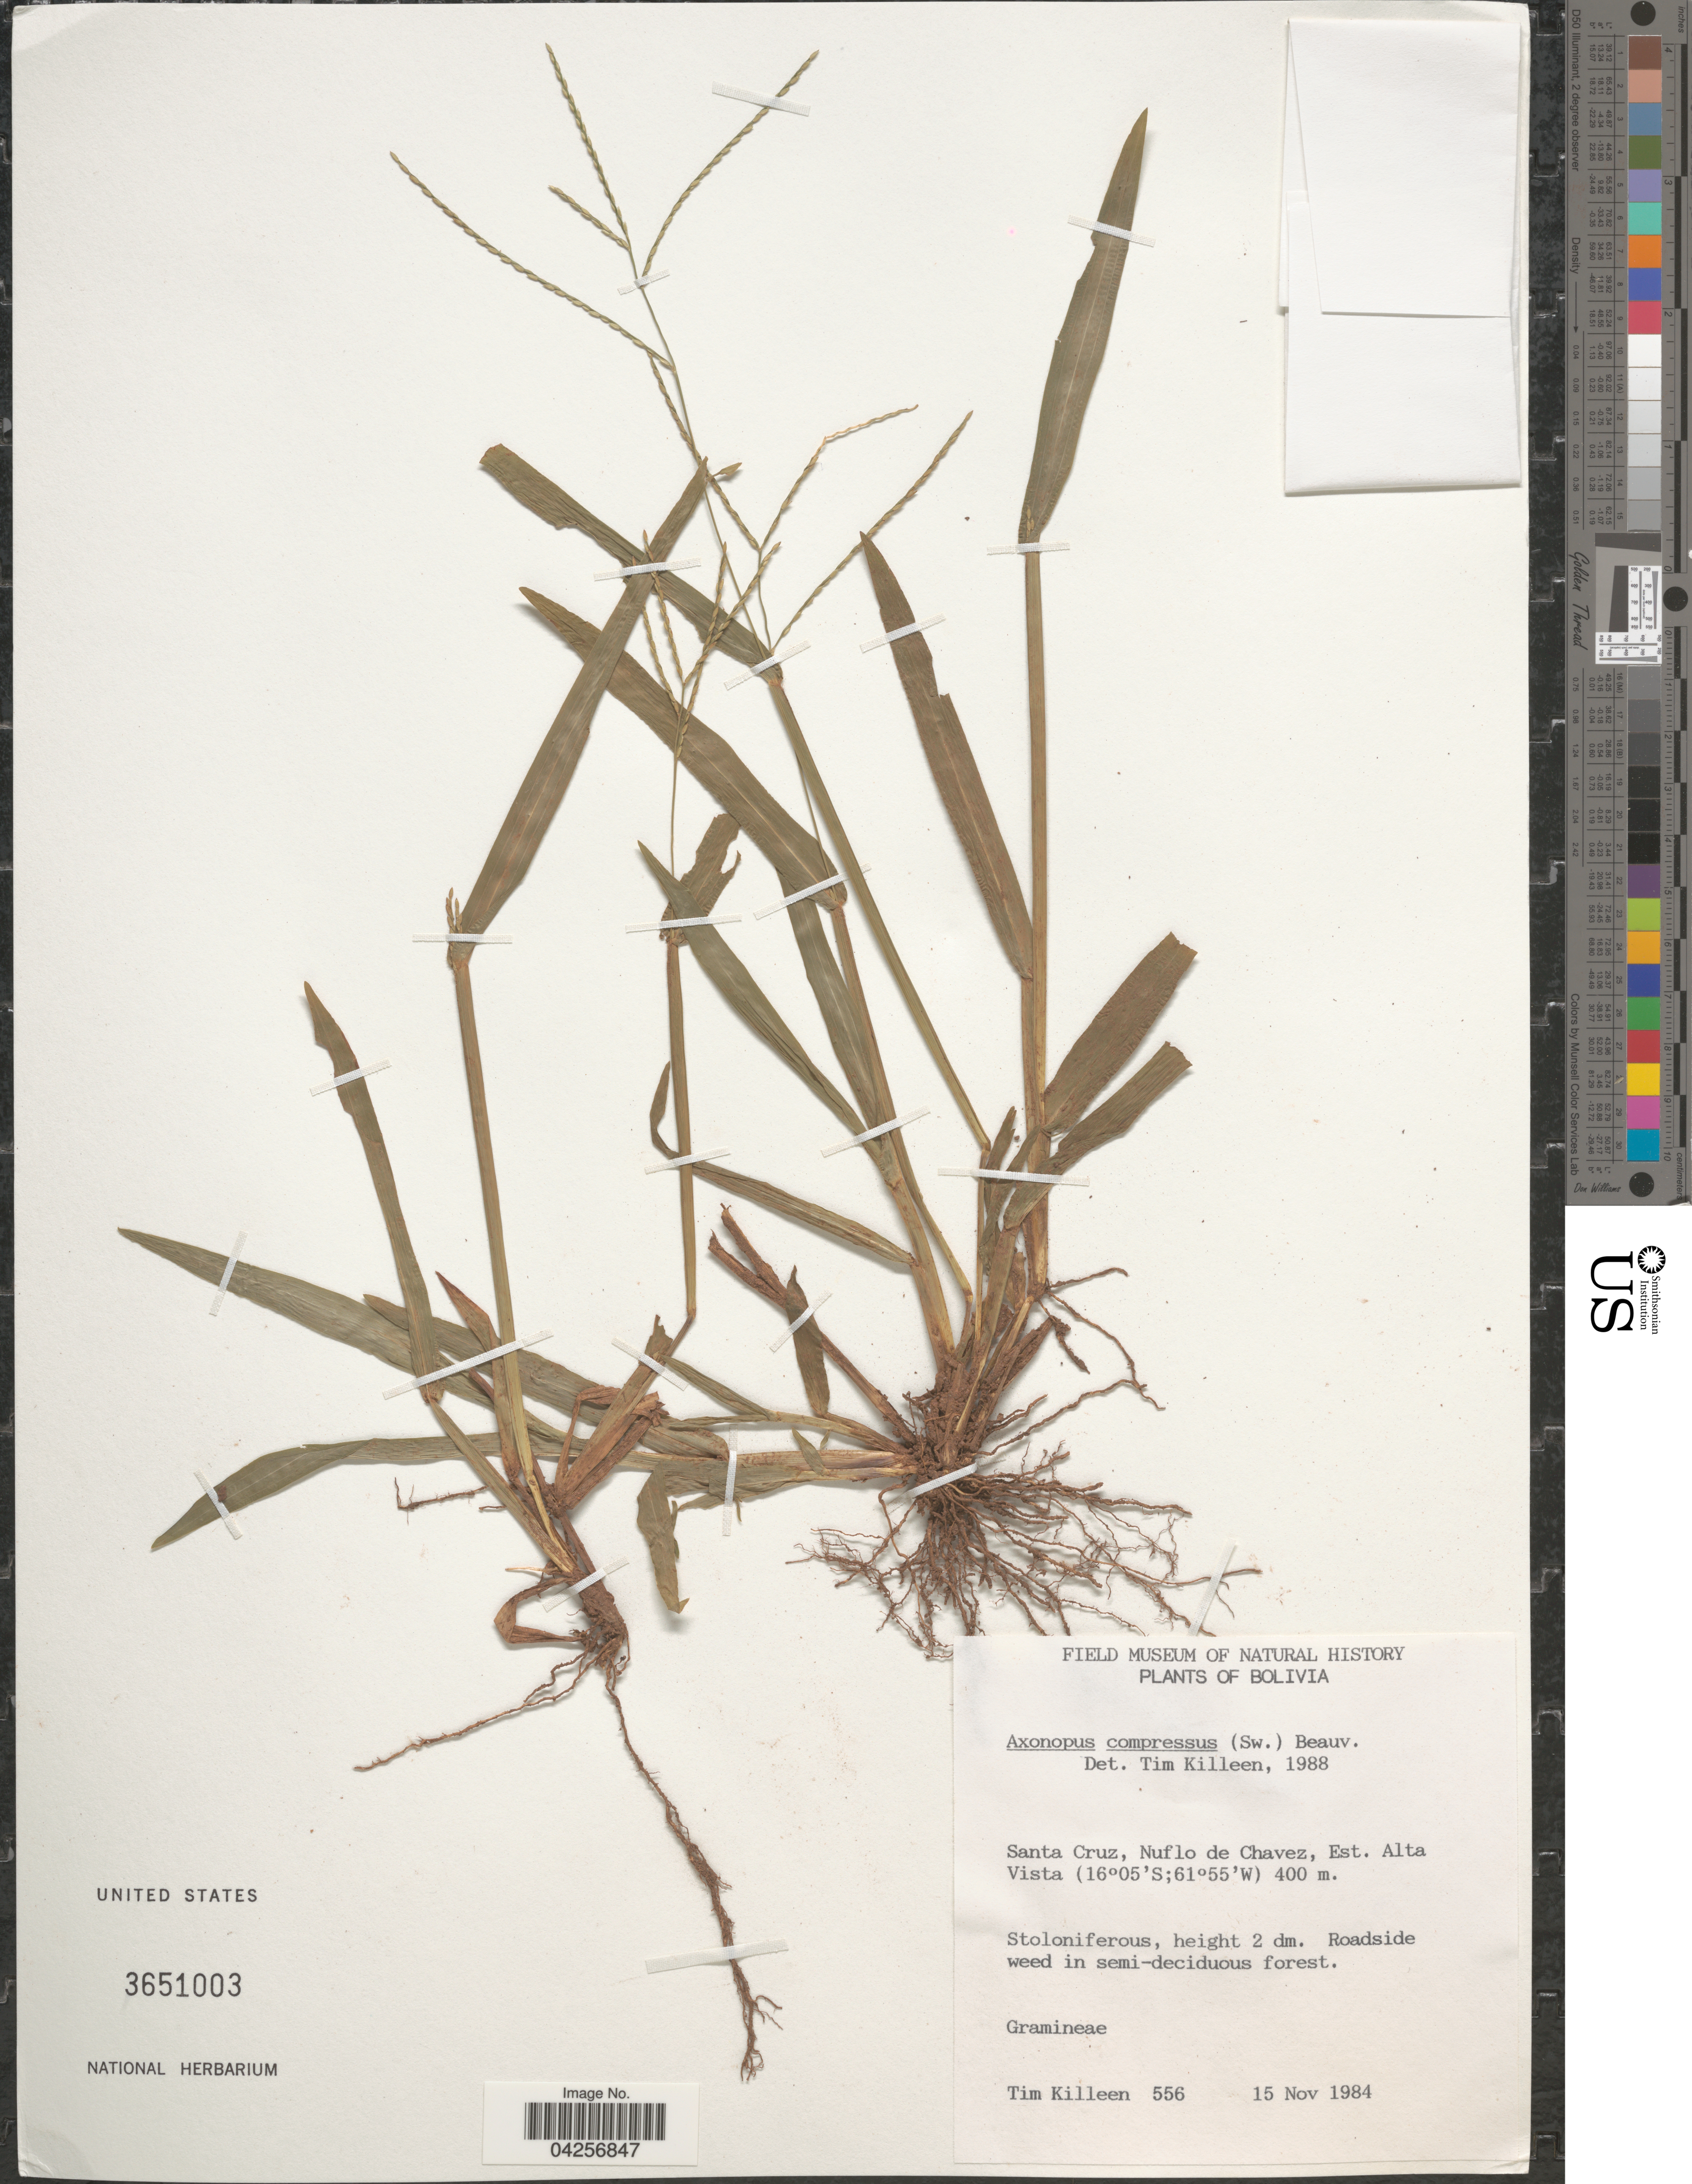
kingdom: Plantae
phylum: Tracheophyta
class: Liliopsida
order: Poales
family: Poaceae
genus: Axonopus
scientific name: Axonopus cuatrecasasii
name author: G.A. Black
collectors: T. J. Killeen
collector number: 556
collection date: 1984-11-15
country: Bolivia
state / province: Santa Cruz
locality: Nuflo de Chavez, Est. Alta Vista.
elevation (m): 400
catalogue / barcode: US 3651003